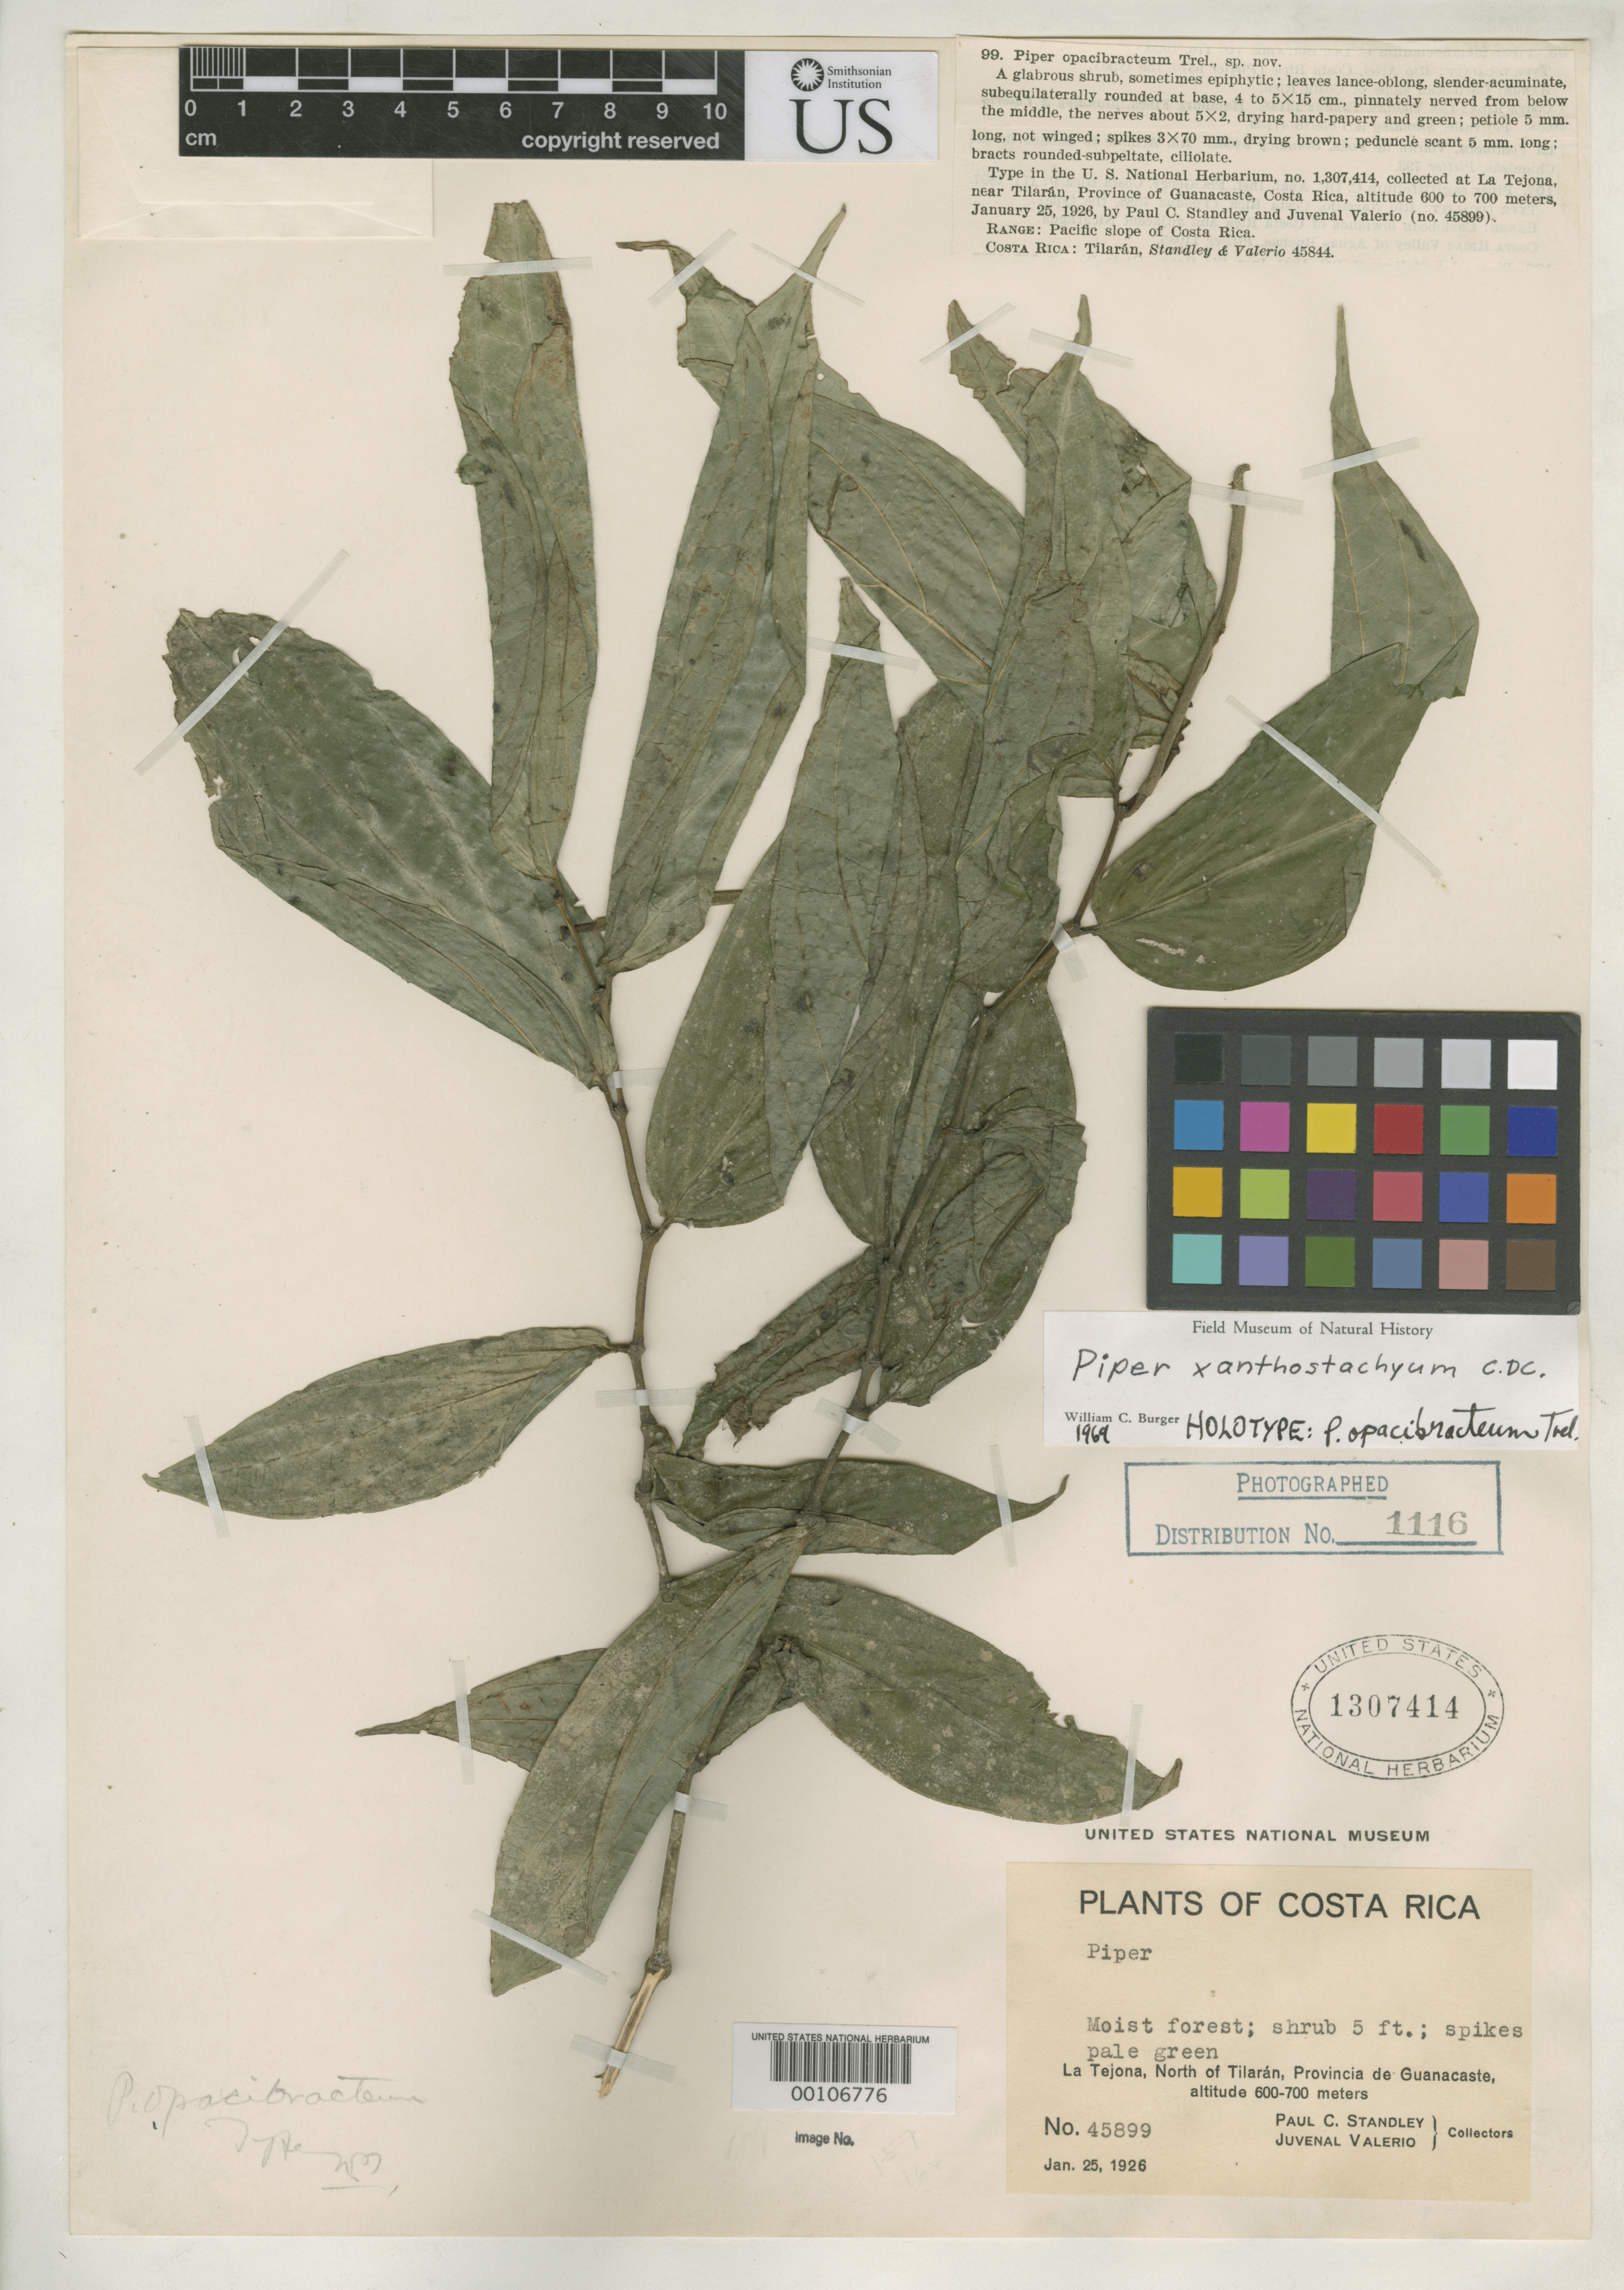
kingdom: Plantae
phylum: Tracheophyta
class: Magnoliopsida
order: Piperales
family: Piperaceae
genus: Piper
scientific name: Piper opacibracteum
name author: Trel.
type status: Holotype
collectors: P. C. Standley & J. Valerio R.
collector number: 45899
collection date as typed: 25 Jan 1926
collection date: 1926-01-25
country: Costa Rica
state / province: Guanacaste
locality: La Tejona, N of Tilarán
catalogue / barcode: US 1307414